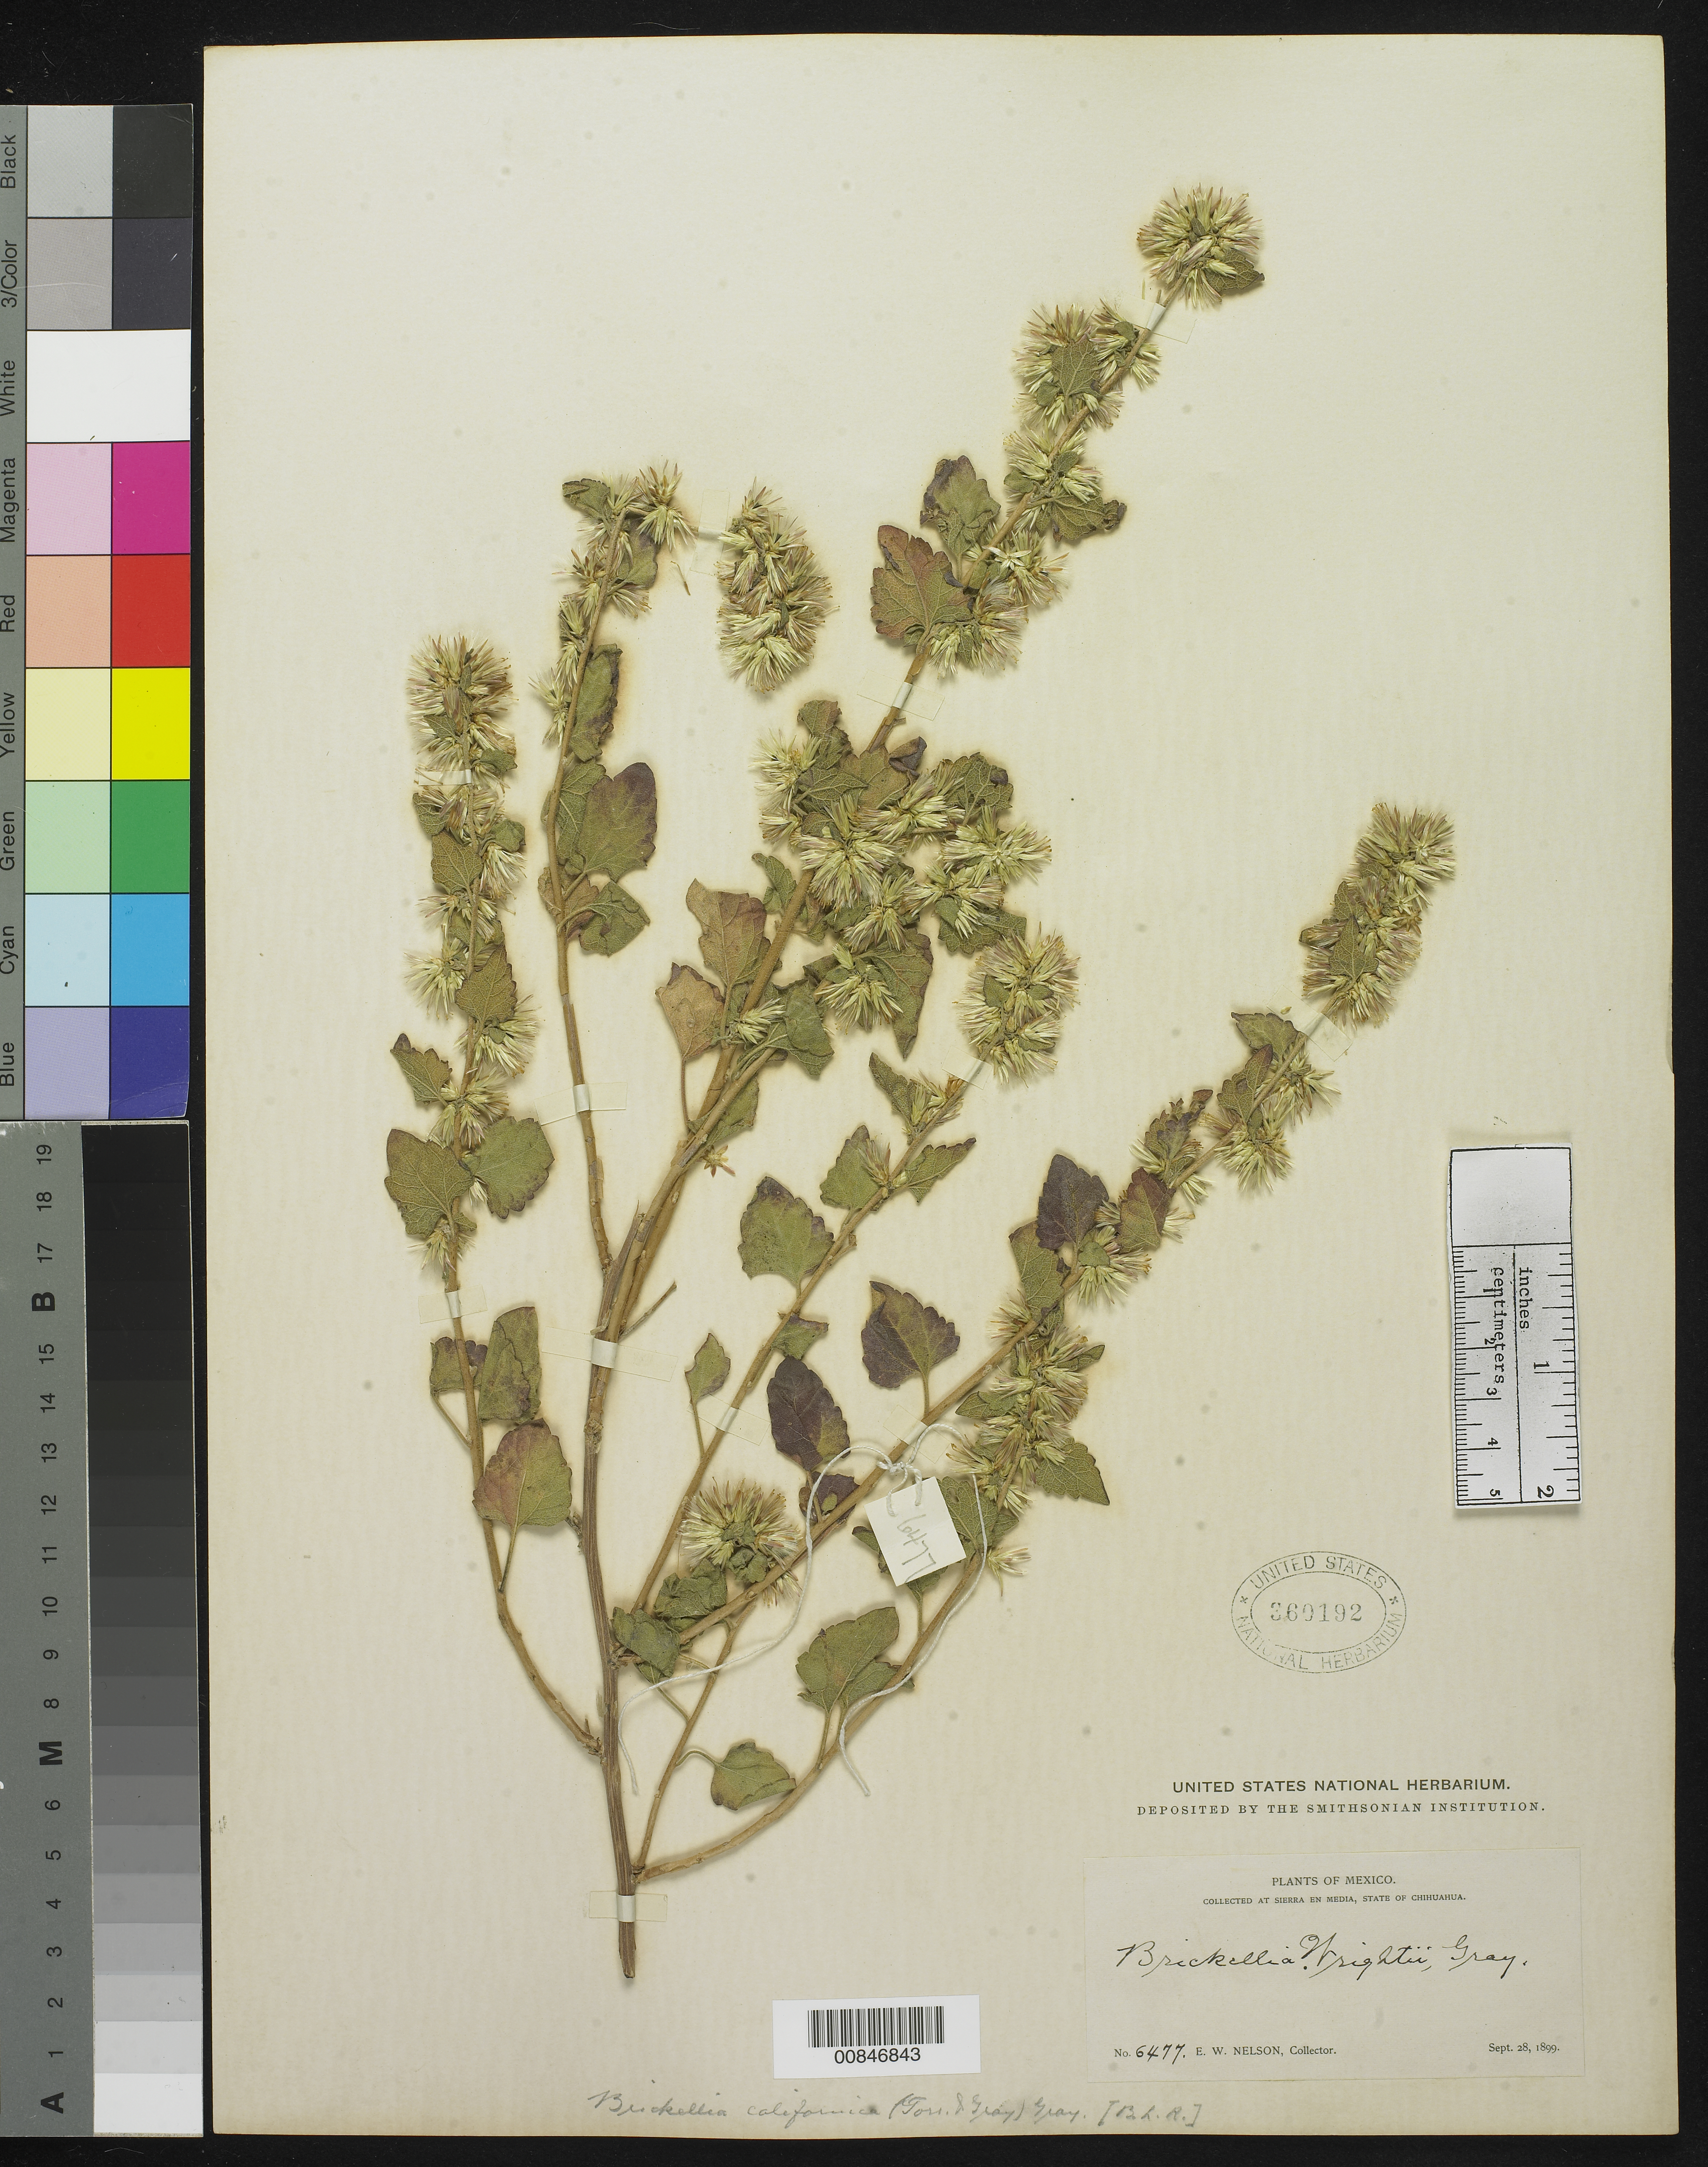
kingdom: Plantae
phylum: Tracheophyta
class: Magnoliopsida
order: Asterales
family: Asteraceae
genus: Brickellia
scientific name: Brickellia californica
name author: (Torr. & A. Gray) A. Gray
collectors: E. W. Nelson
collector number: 6477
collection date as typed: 28 Sep 1899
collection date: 1899-09-28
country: Mexico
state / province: Chihuahua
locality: Sierra en Media, Chihuahua.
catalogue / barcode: US 360192